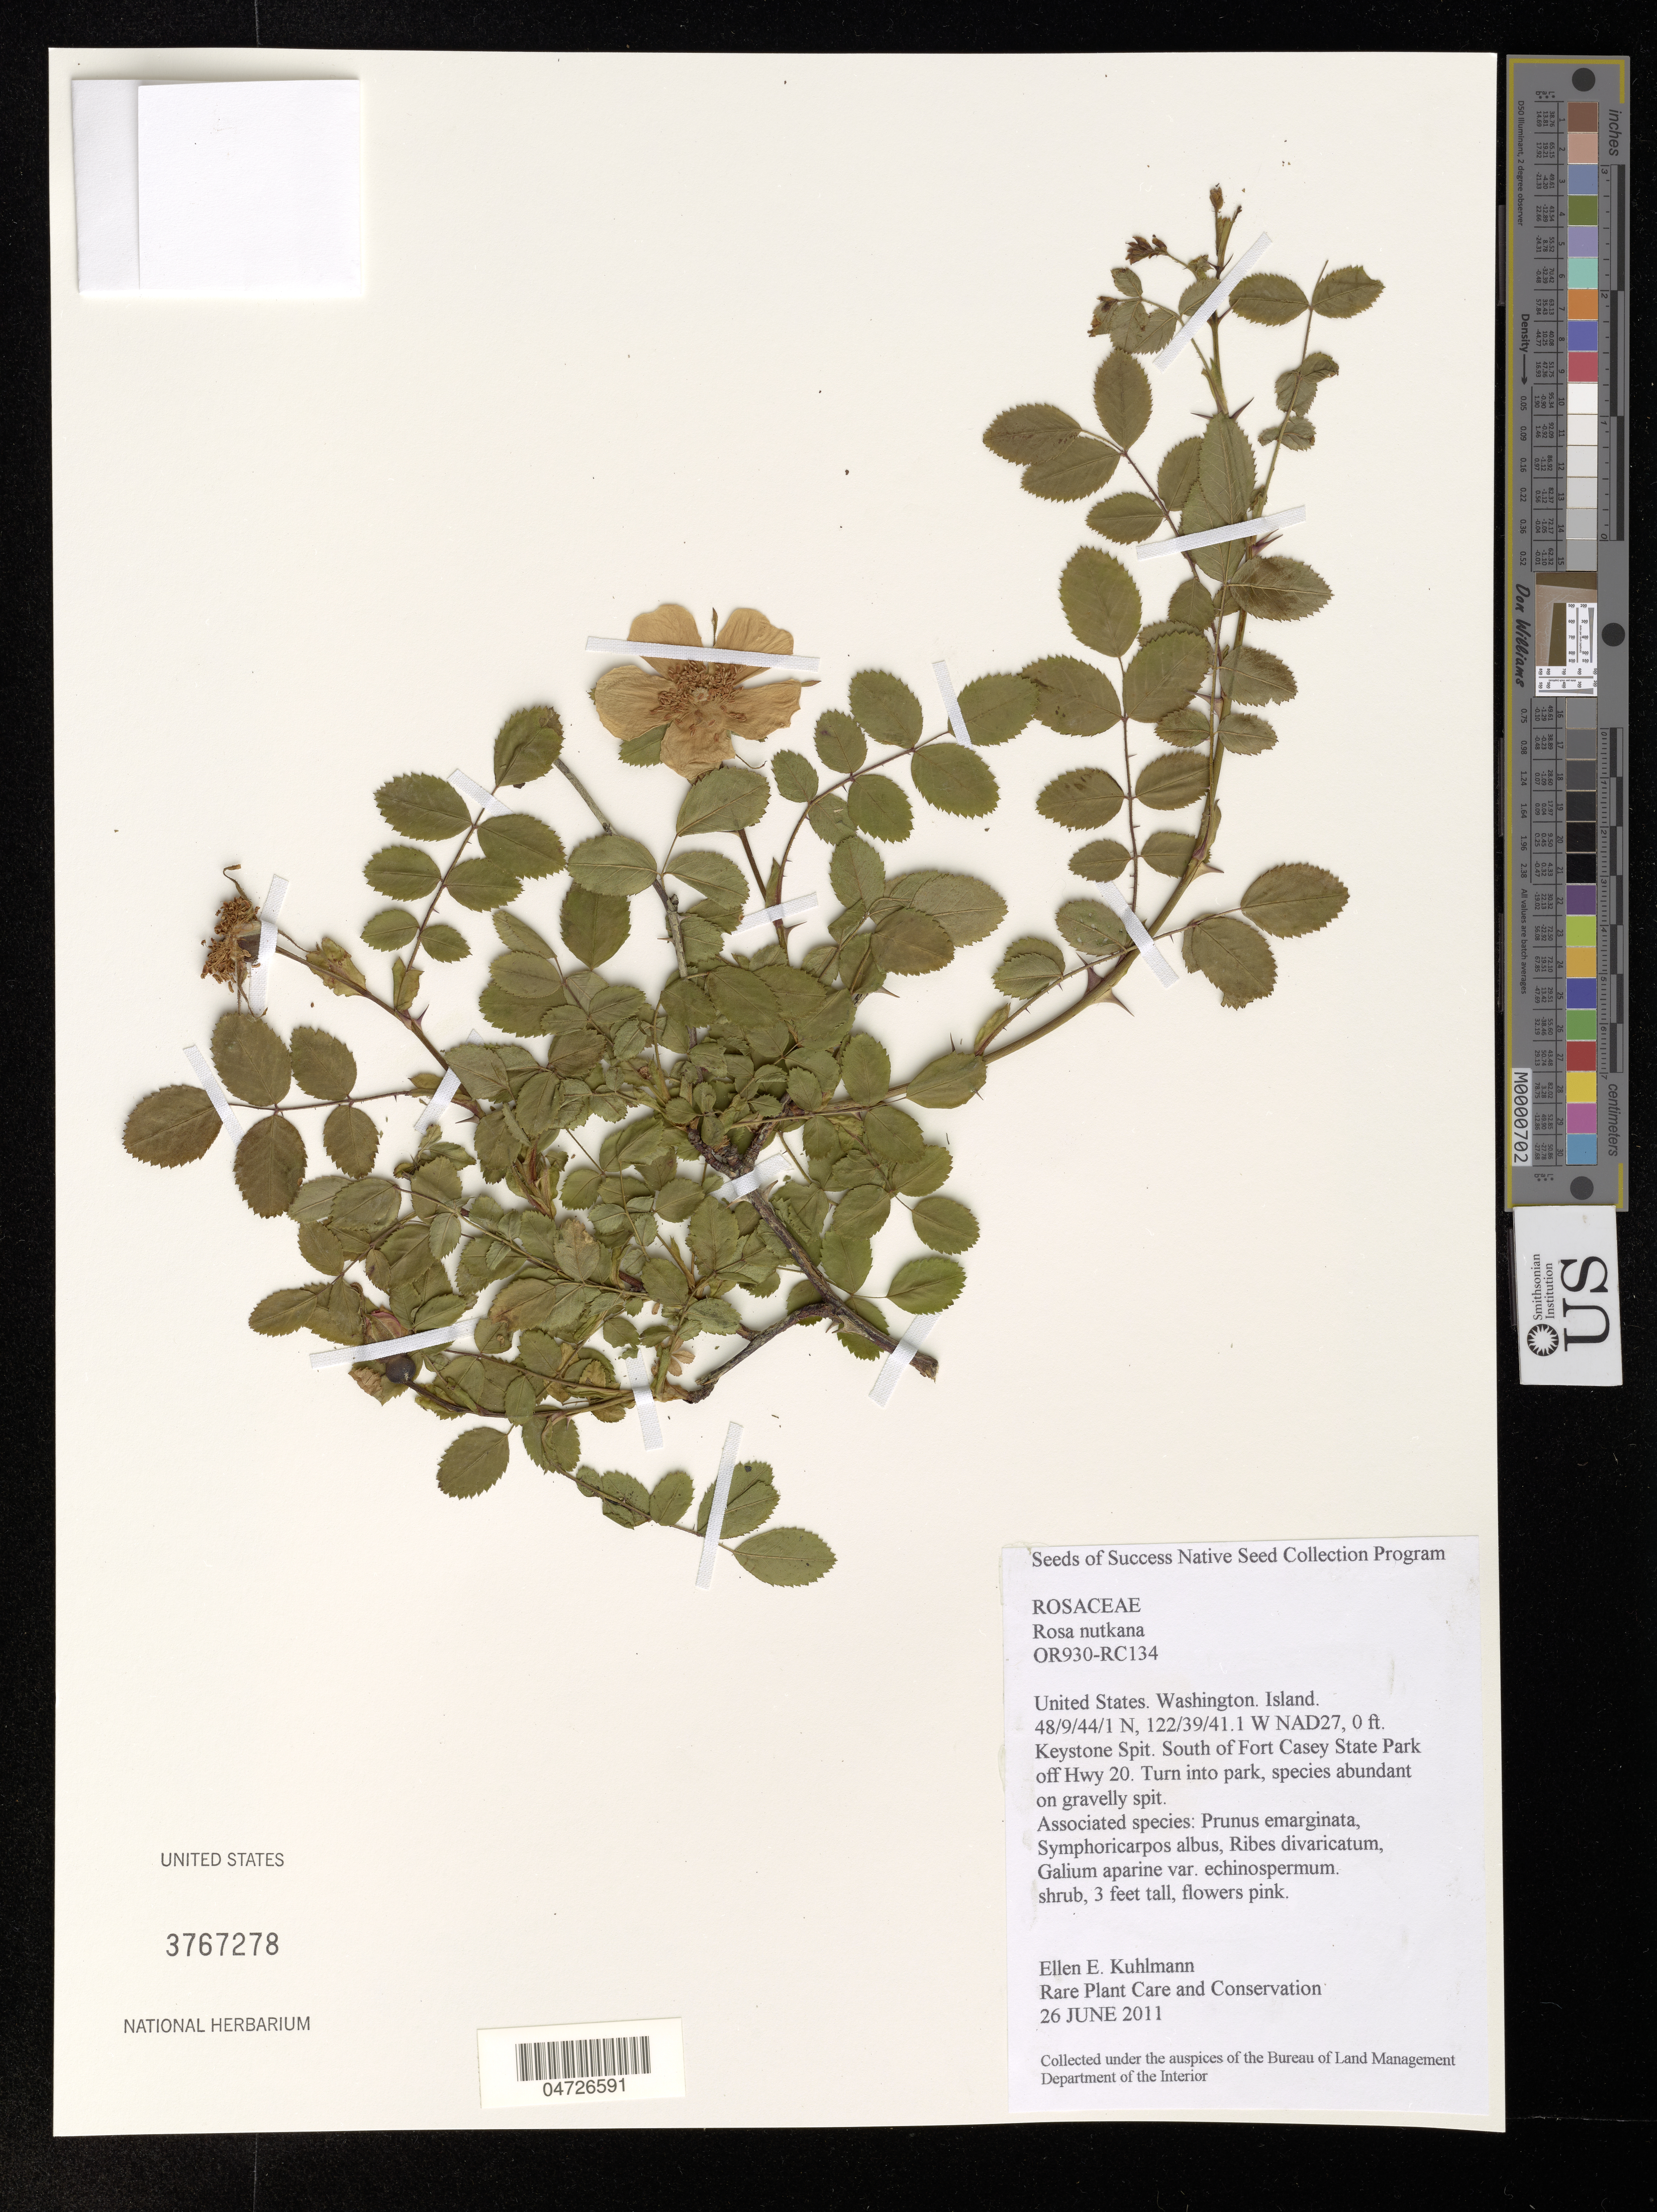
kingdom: Plantae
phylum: Tracheophyta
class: Magnoliopsida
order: Rosales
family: Rosaceae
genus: Rosa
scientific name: Rosa nutkana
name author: C. Presl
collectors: E. Kuhlmann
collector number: OR930-RC134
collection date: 2011-06-26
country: United States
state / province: Washington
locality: Island. Keystone Spit. South of Fort Casey State Park off Hwy 20. Turn into park.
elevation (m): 0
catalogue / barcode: US 3767278